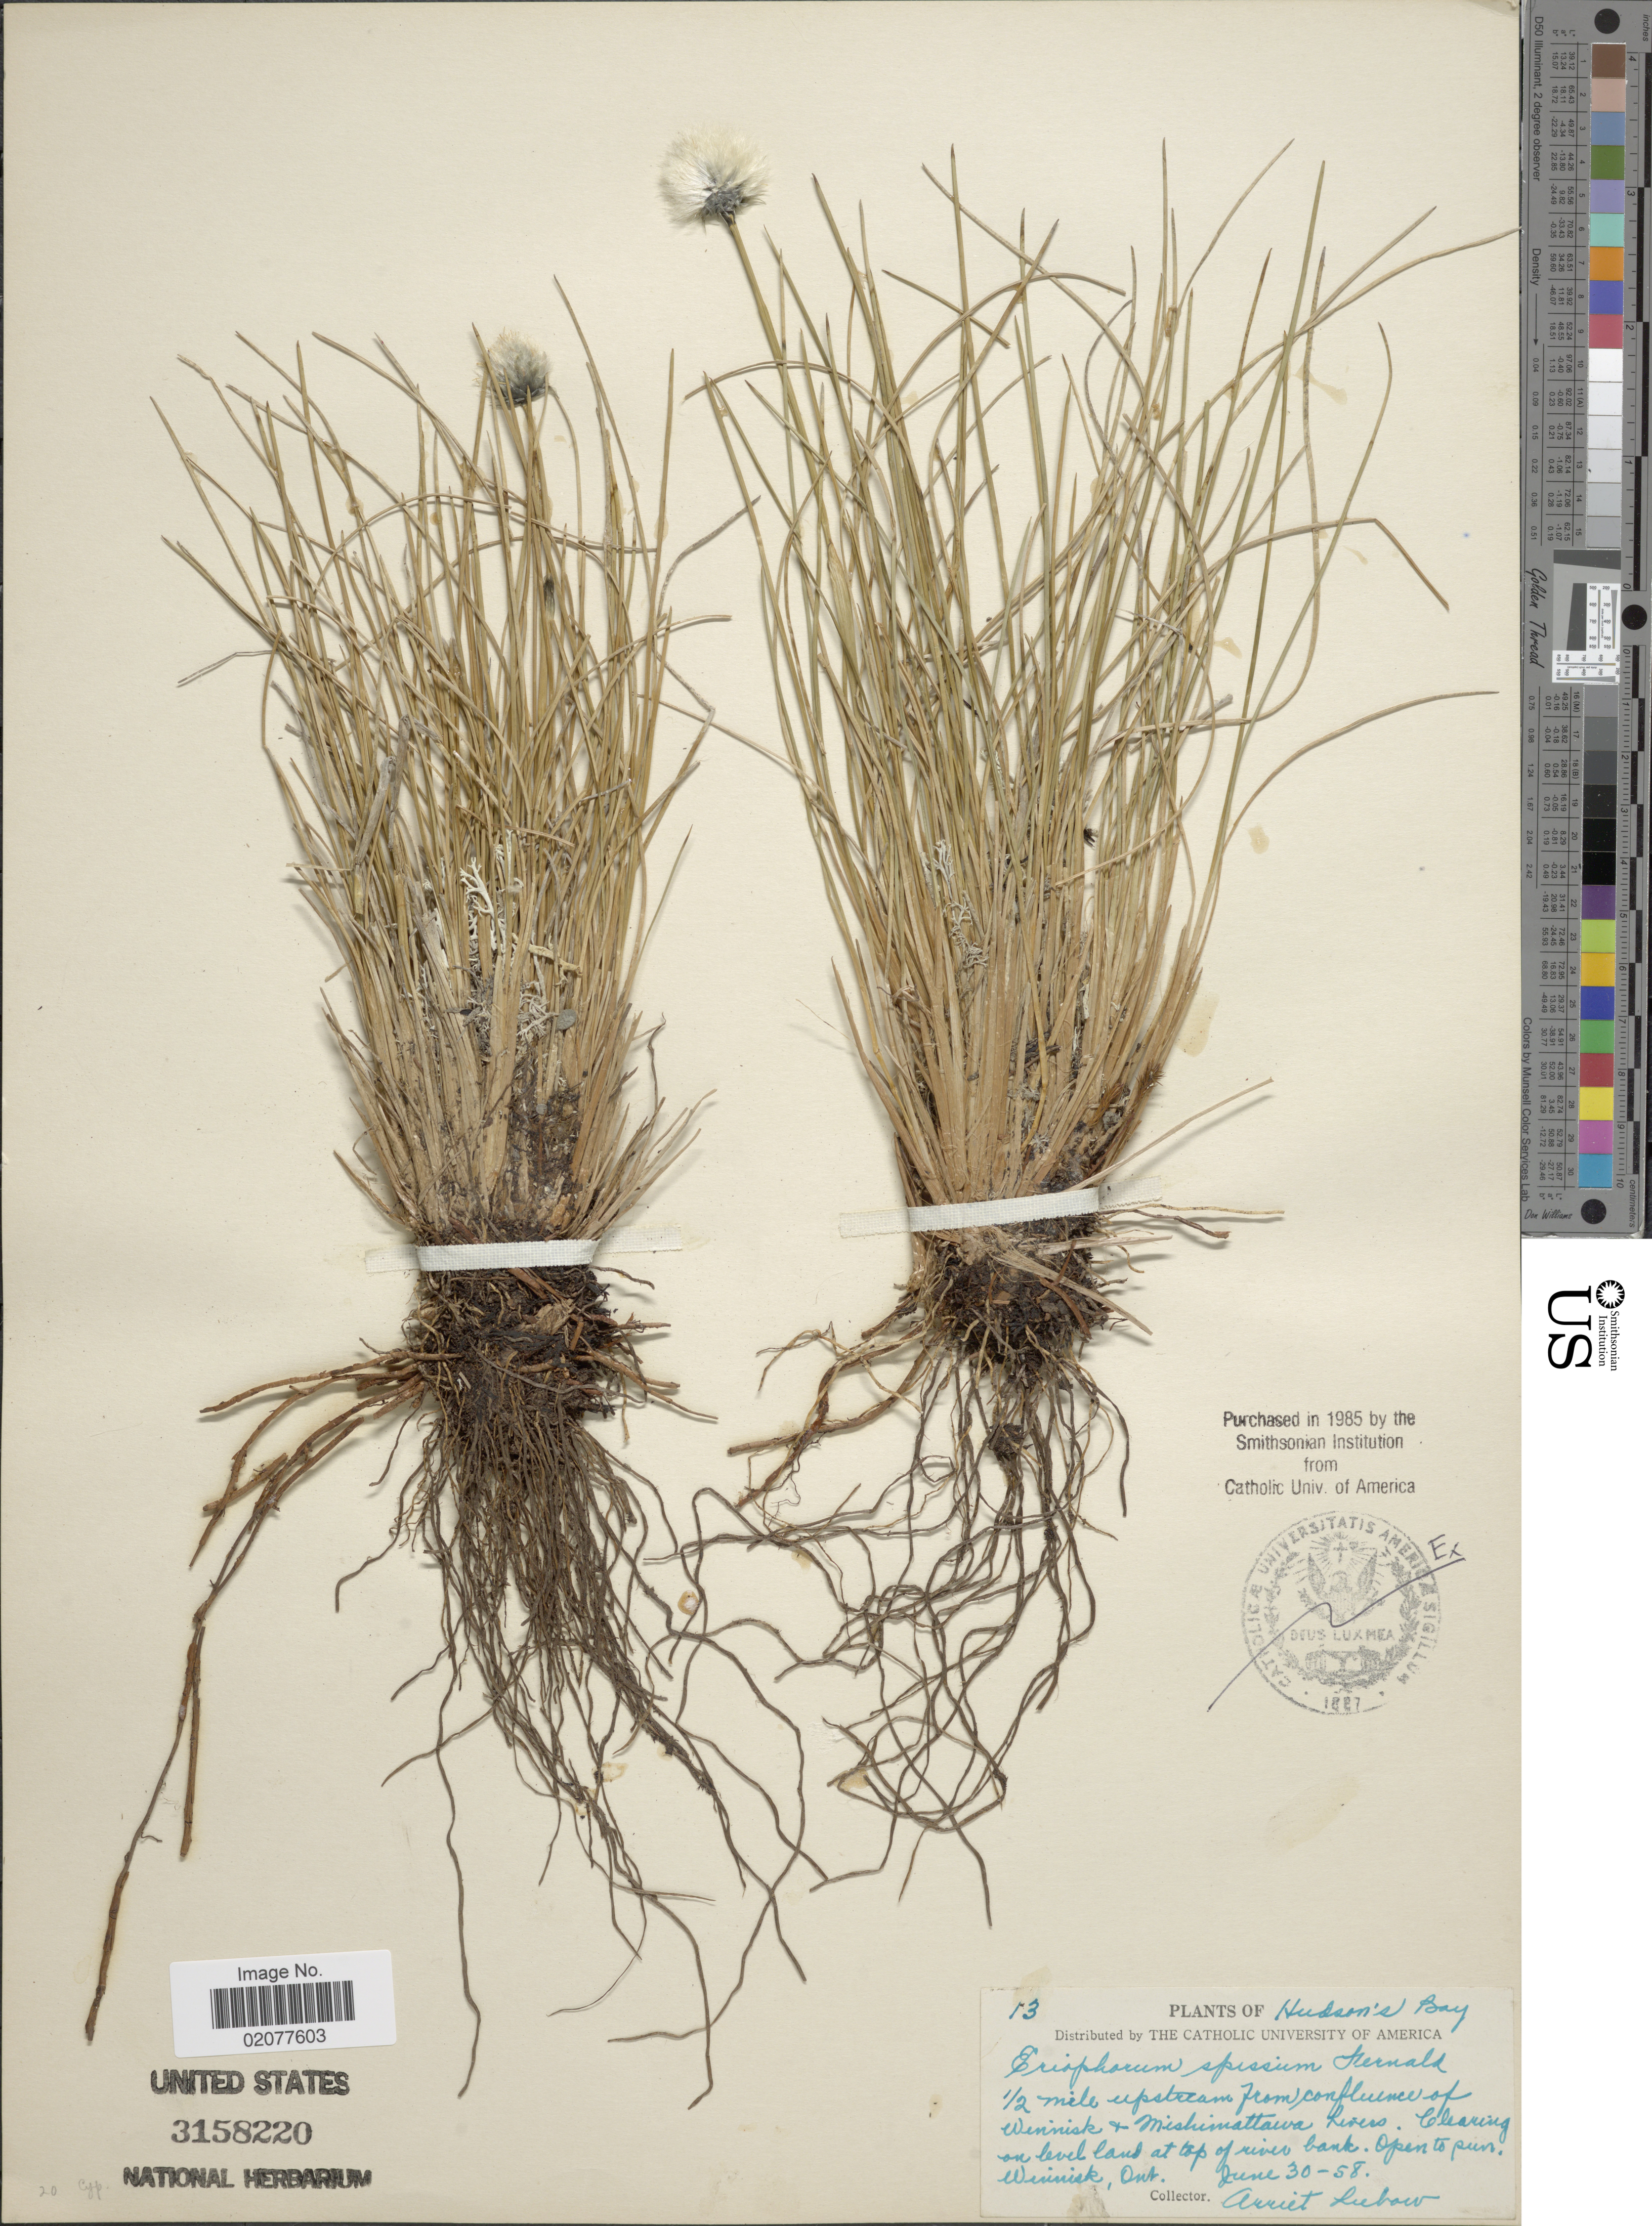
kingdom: Plantae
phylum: Tracheophyta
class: Liliopsida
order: Poales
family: Cyperaceae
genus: Eriophorum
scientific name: Eriophorum spissum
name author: Fernald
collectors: A. Lubow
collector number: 13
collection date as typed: Transcribed d/m/y: 30/6/58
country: Canada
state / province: Ontario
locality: Hudson's Bay. 1/2 mile upsteam from confluence of Winnisk & Mishimattawa Rivers. Clearing on level land at top of river bank. Open to sun. Winnisk, Ont.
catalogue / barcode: US 3158220